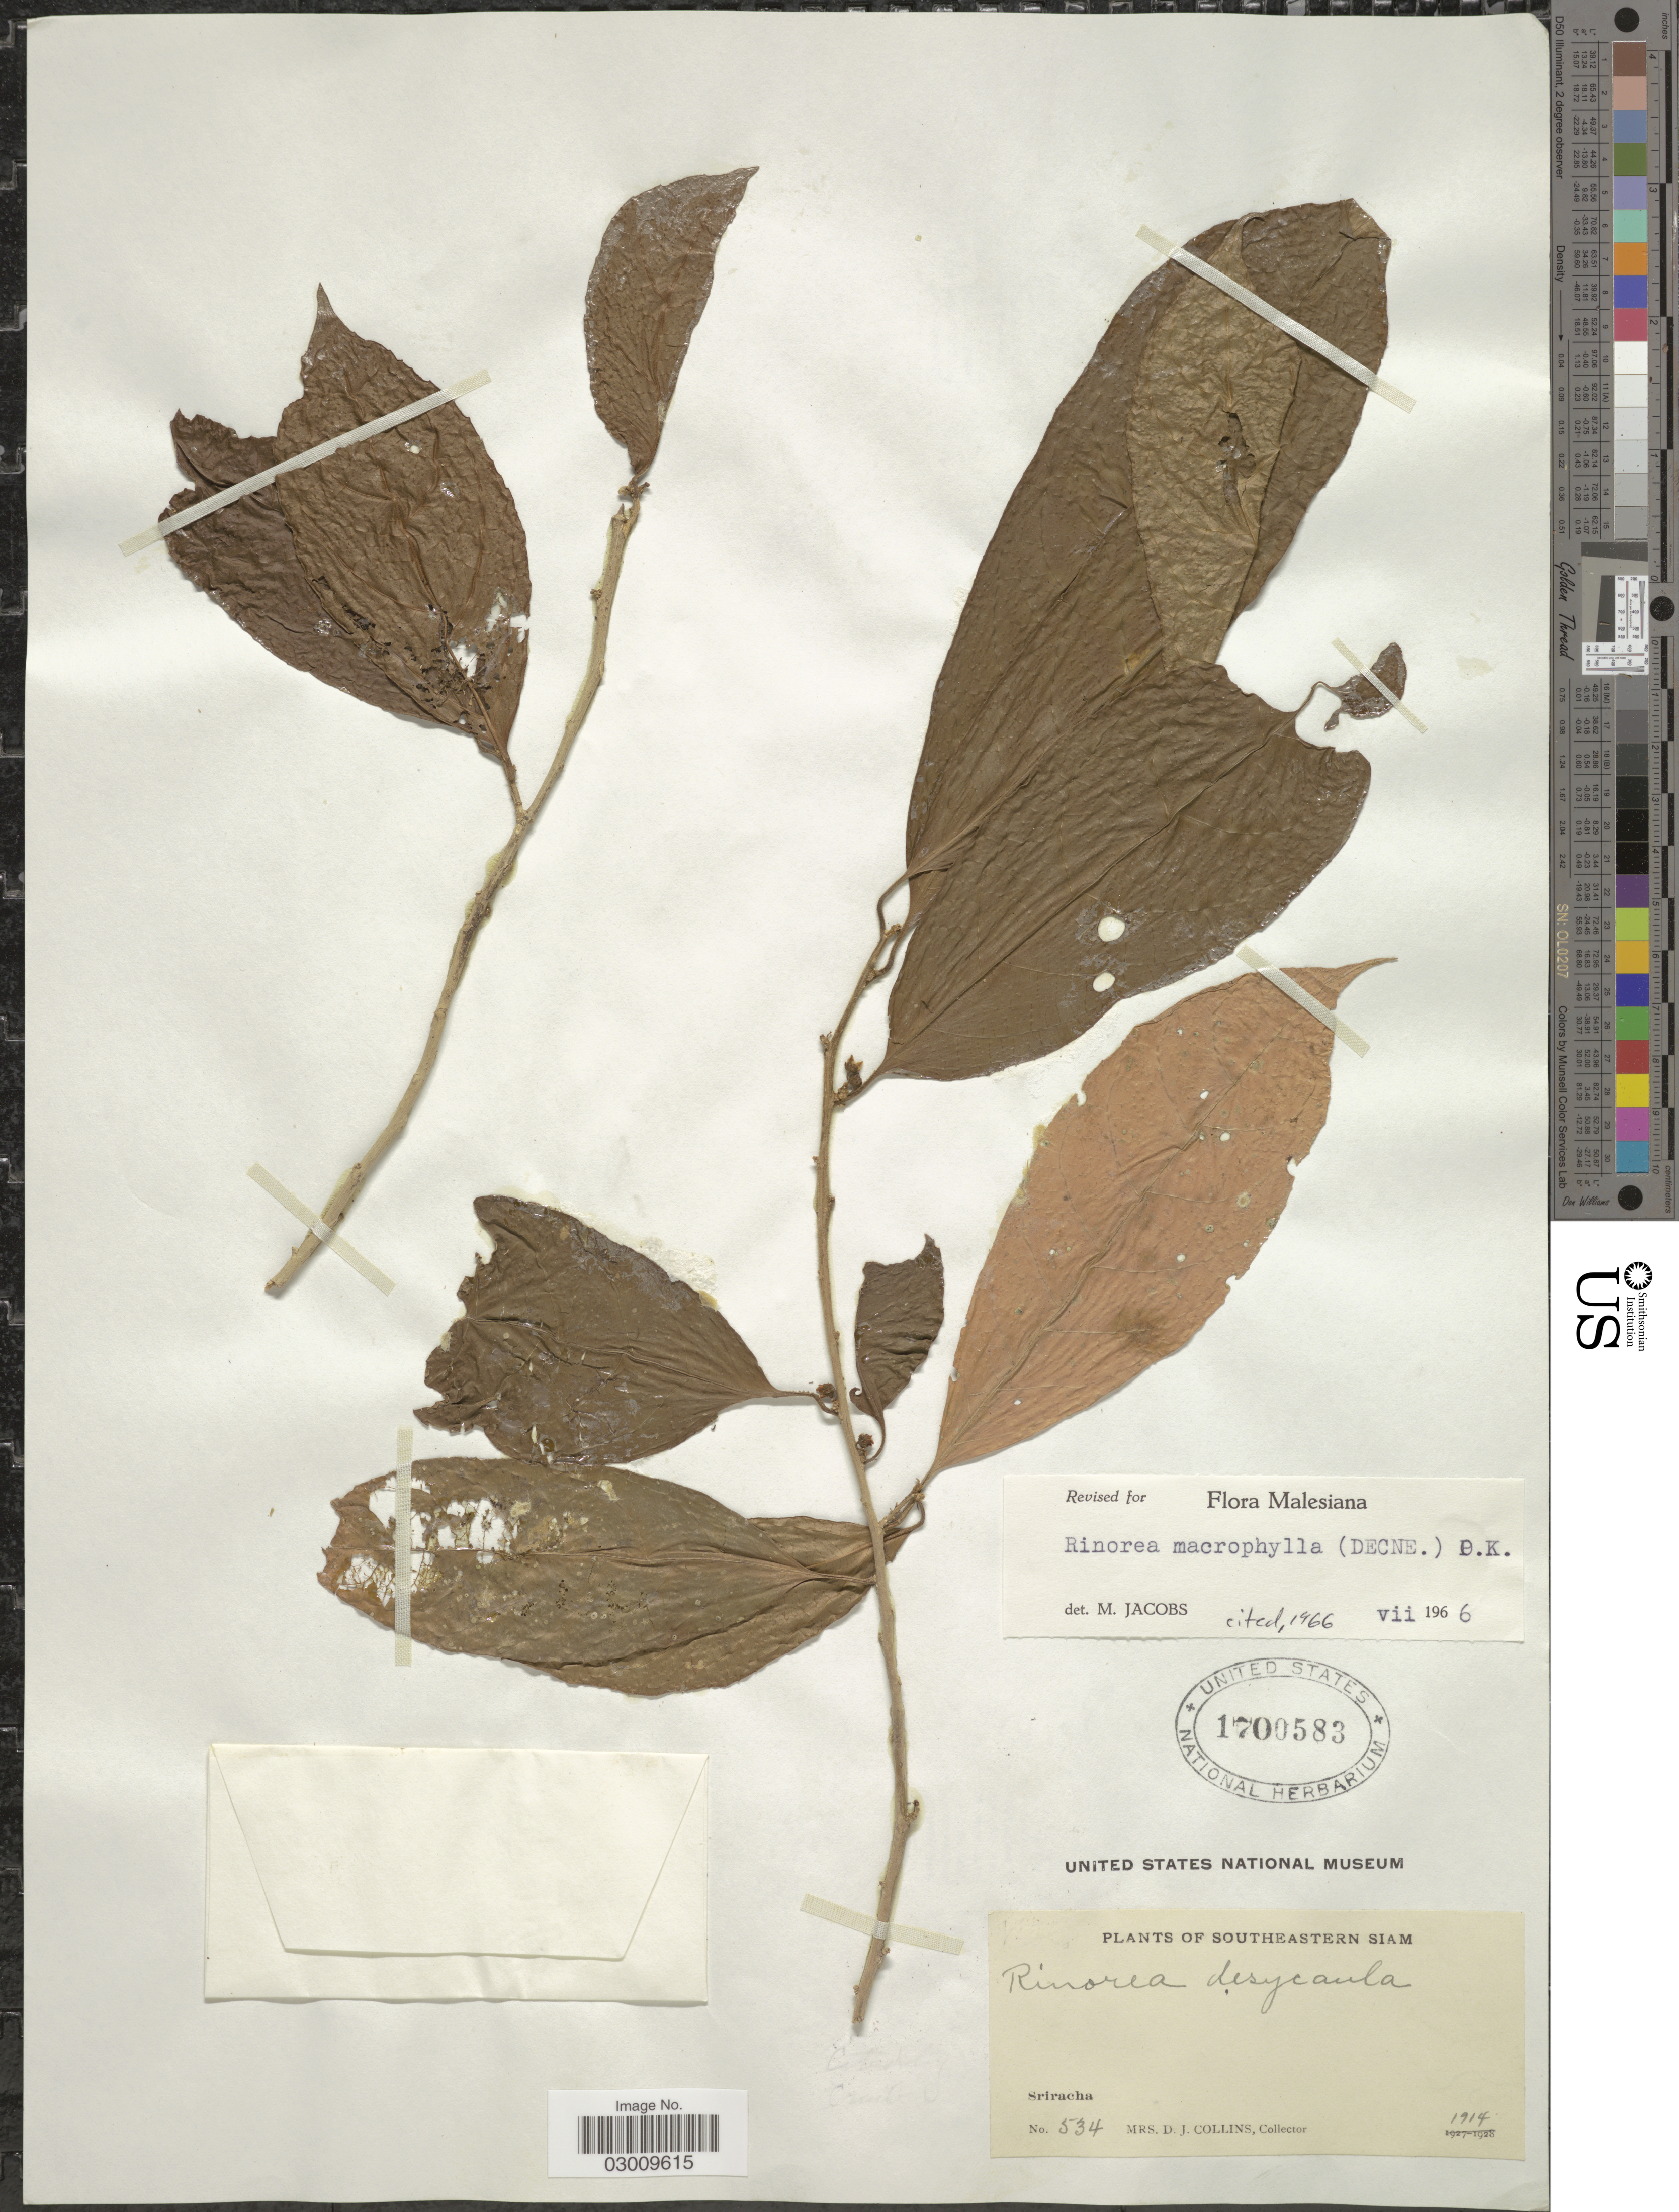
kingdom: Plantae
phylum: Tracheophyta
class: Magnoliopsida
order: Malpighiales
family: Violaceae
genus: Rinorea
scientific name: Rinorea macrophylla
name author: (Decne.) Kuntze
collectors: Mrs. D. J. Collins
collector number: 534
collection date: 1914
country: Thailand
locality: Southeastern Siam. Sriracha.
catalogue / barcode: US 1700583